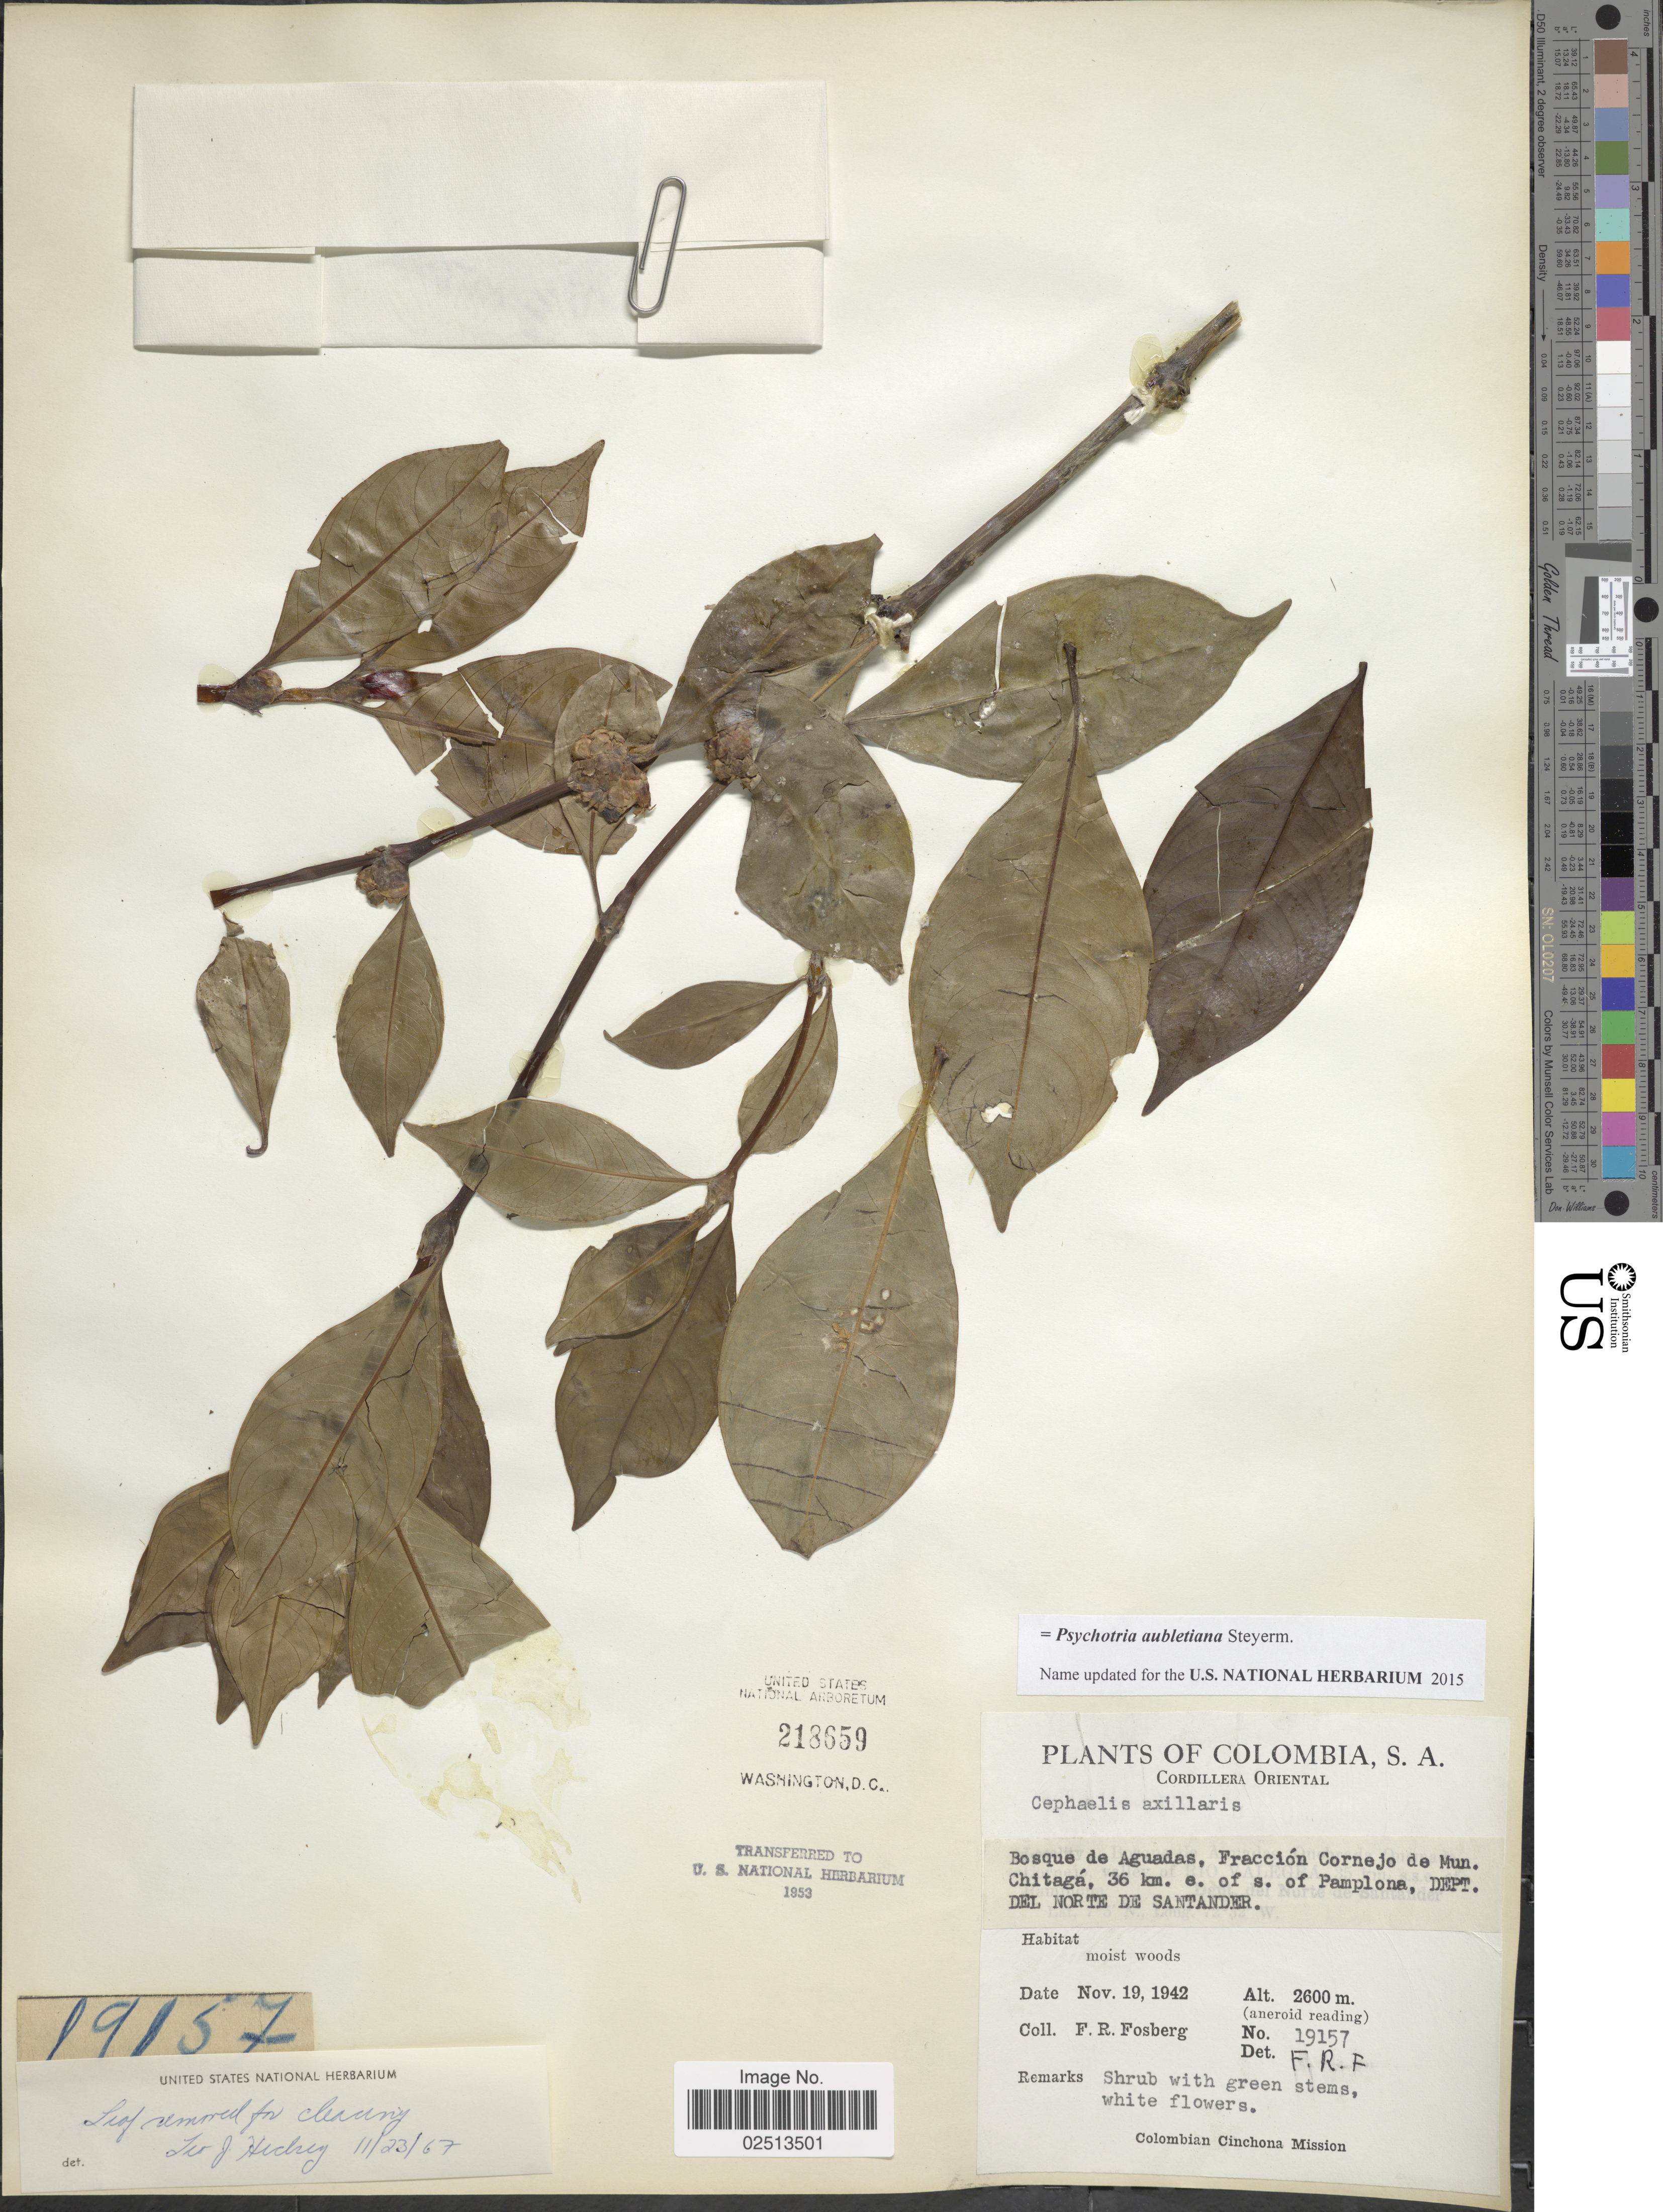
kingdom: Plantae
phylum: Tracheophyta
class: Magnoliopsida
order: Gentianales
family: Rubiaceae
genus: Psychotria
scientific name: Psychotria aubletiana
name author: Steyerm.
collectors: F. R. Fosberg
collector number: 19157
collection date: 1942-11-19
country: Colombia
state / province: Norte de Santander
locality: Cordillera Oriental, Bosque de Aguadas, Fracción Cornejo de Mun. Chitagá, 36 km e. of s. of Pamplona, Dept. Del Norte De Santander, moist woods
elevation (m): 2600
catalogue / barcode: US 218659